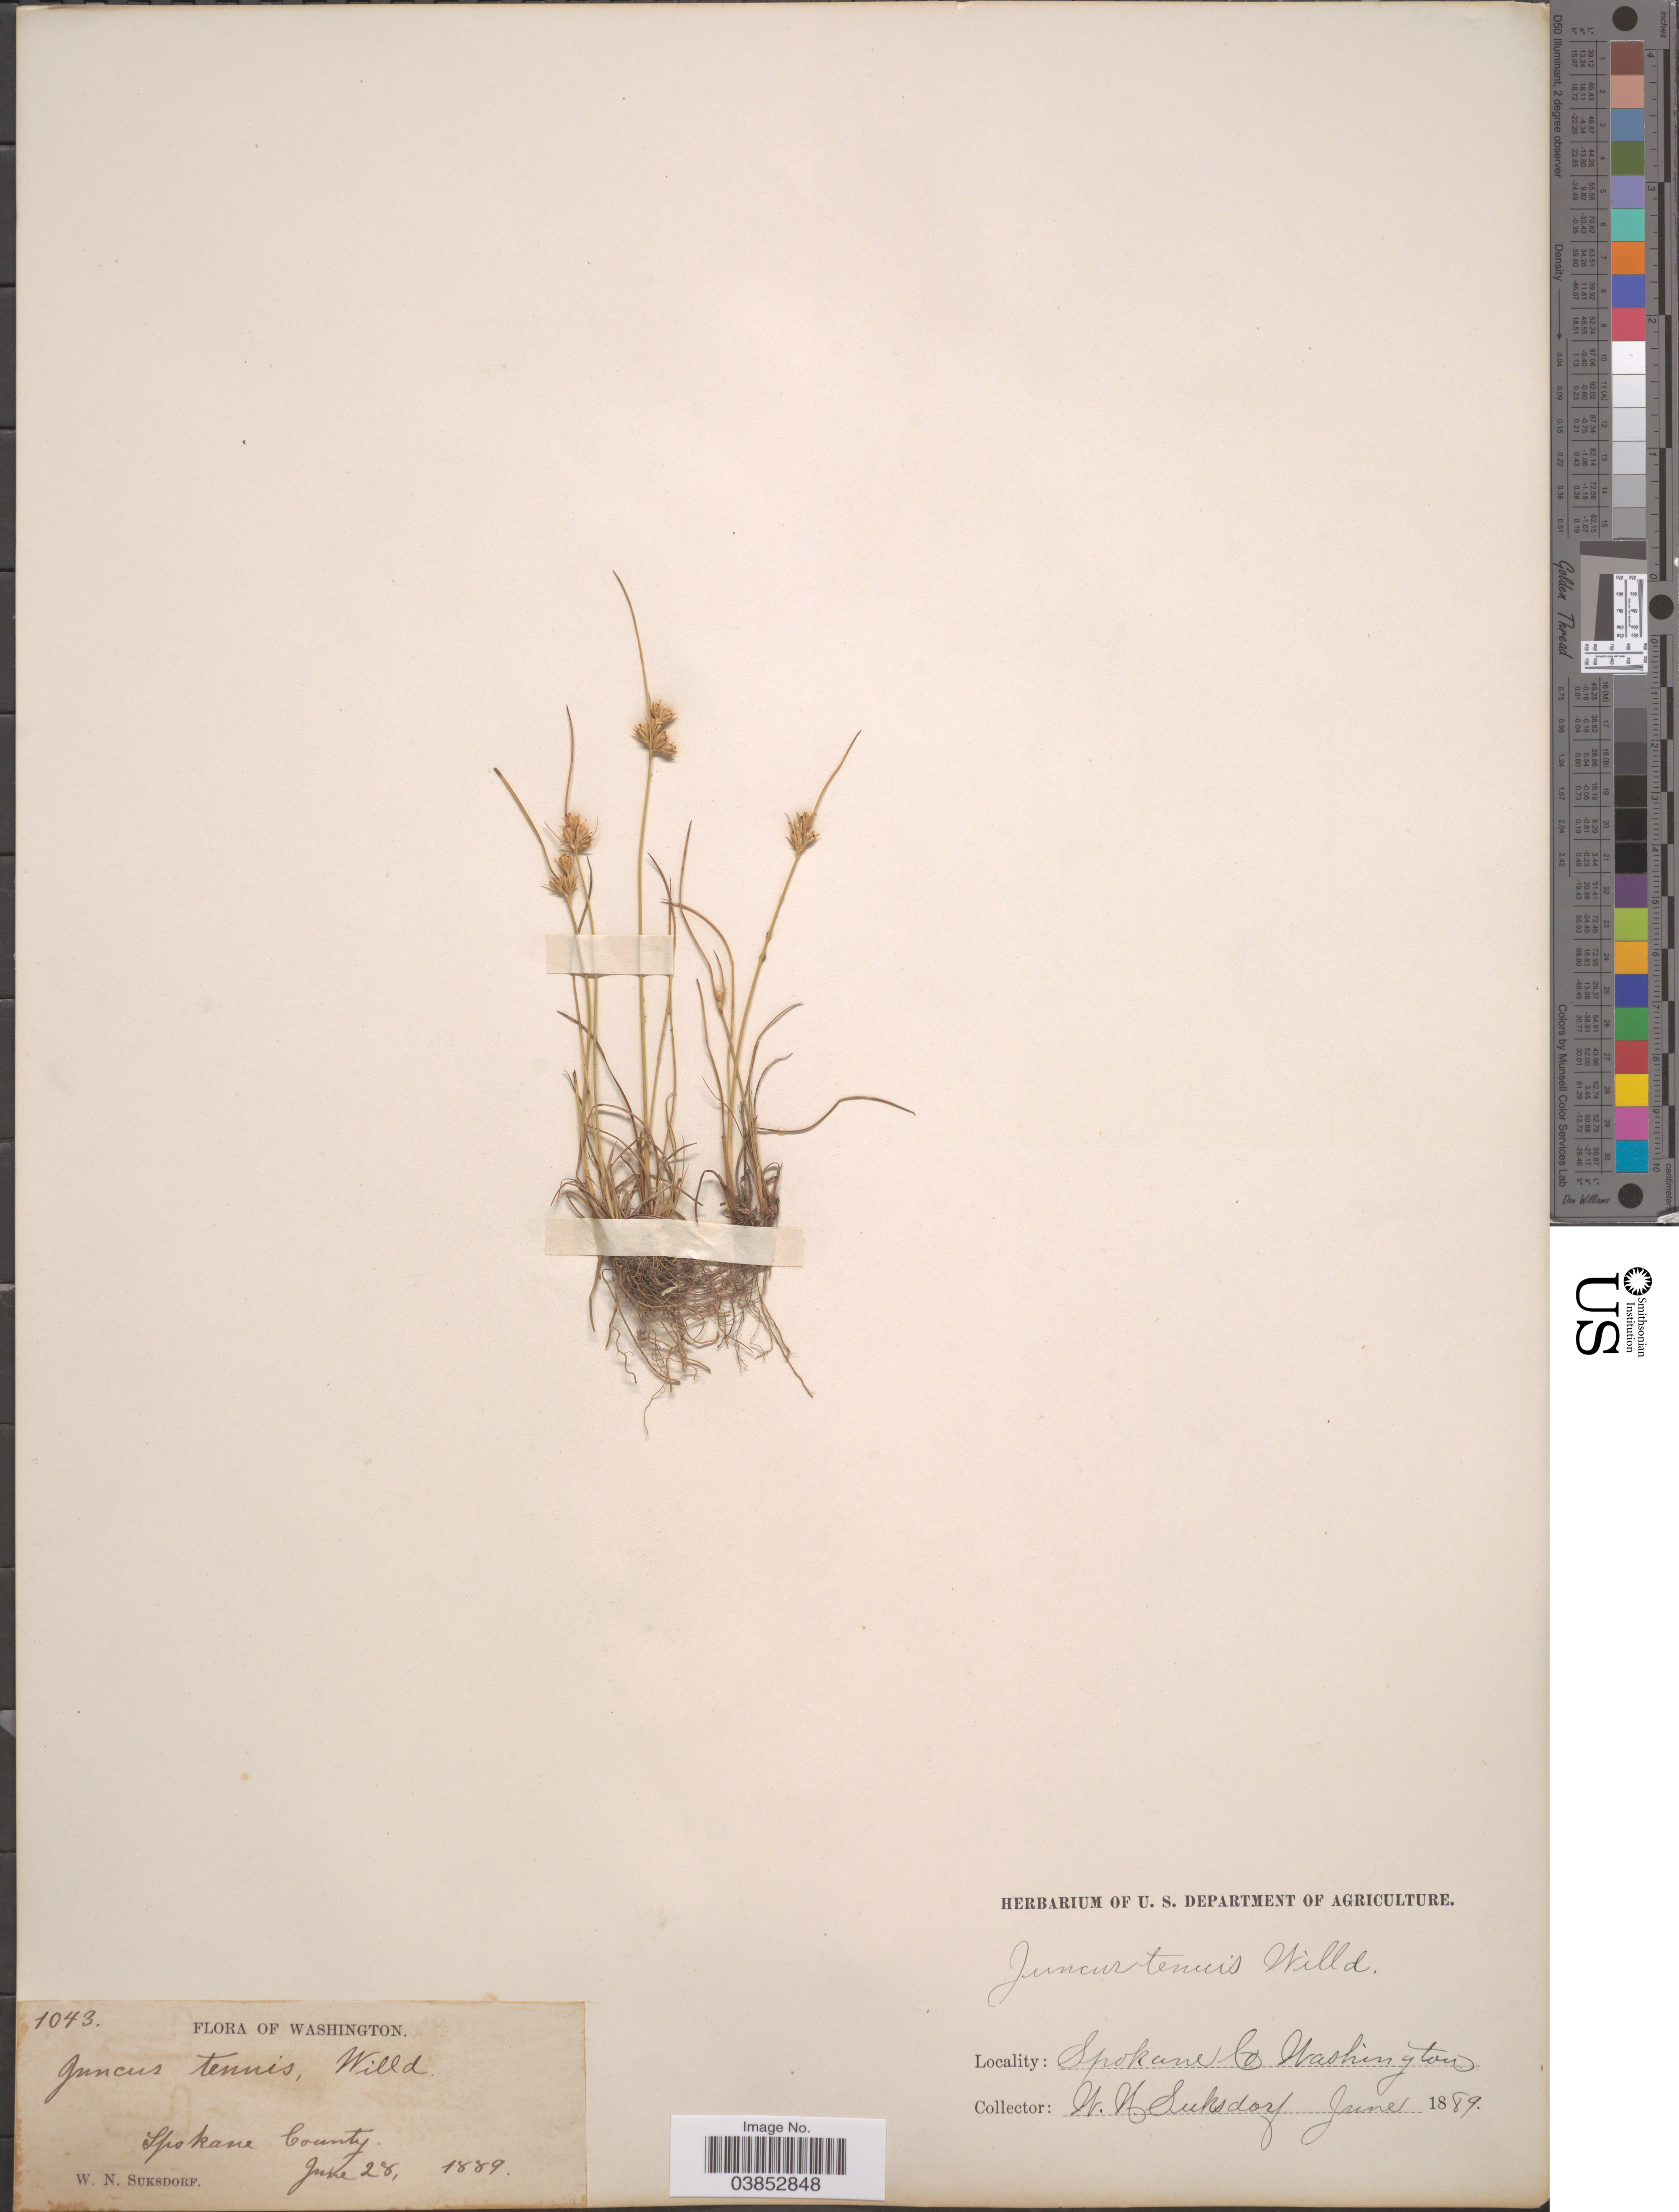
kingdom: Plantae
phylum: Tracheophyta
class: Liliopsida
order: Poales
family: Juncaceae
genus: Juncus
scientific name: Juncus dudleyi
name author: Wiegand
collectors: W. N. Suksdorf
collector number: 1043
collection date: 1889-06-28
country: United States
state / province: Washington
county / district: Spokane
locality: Spokane County.